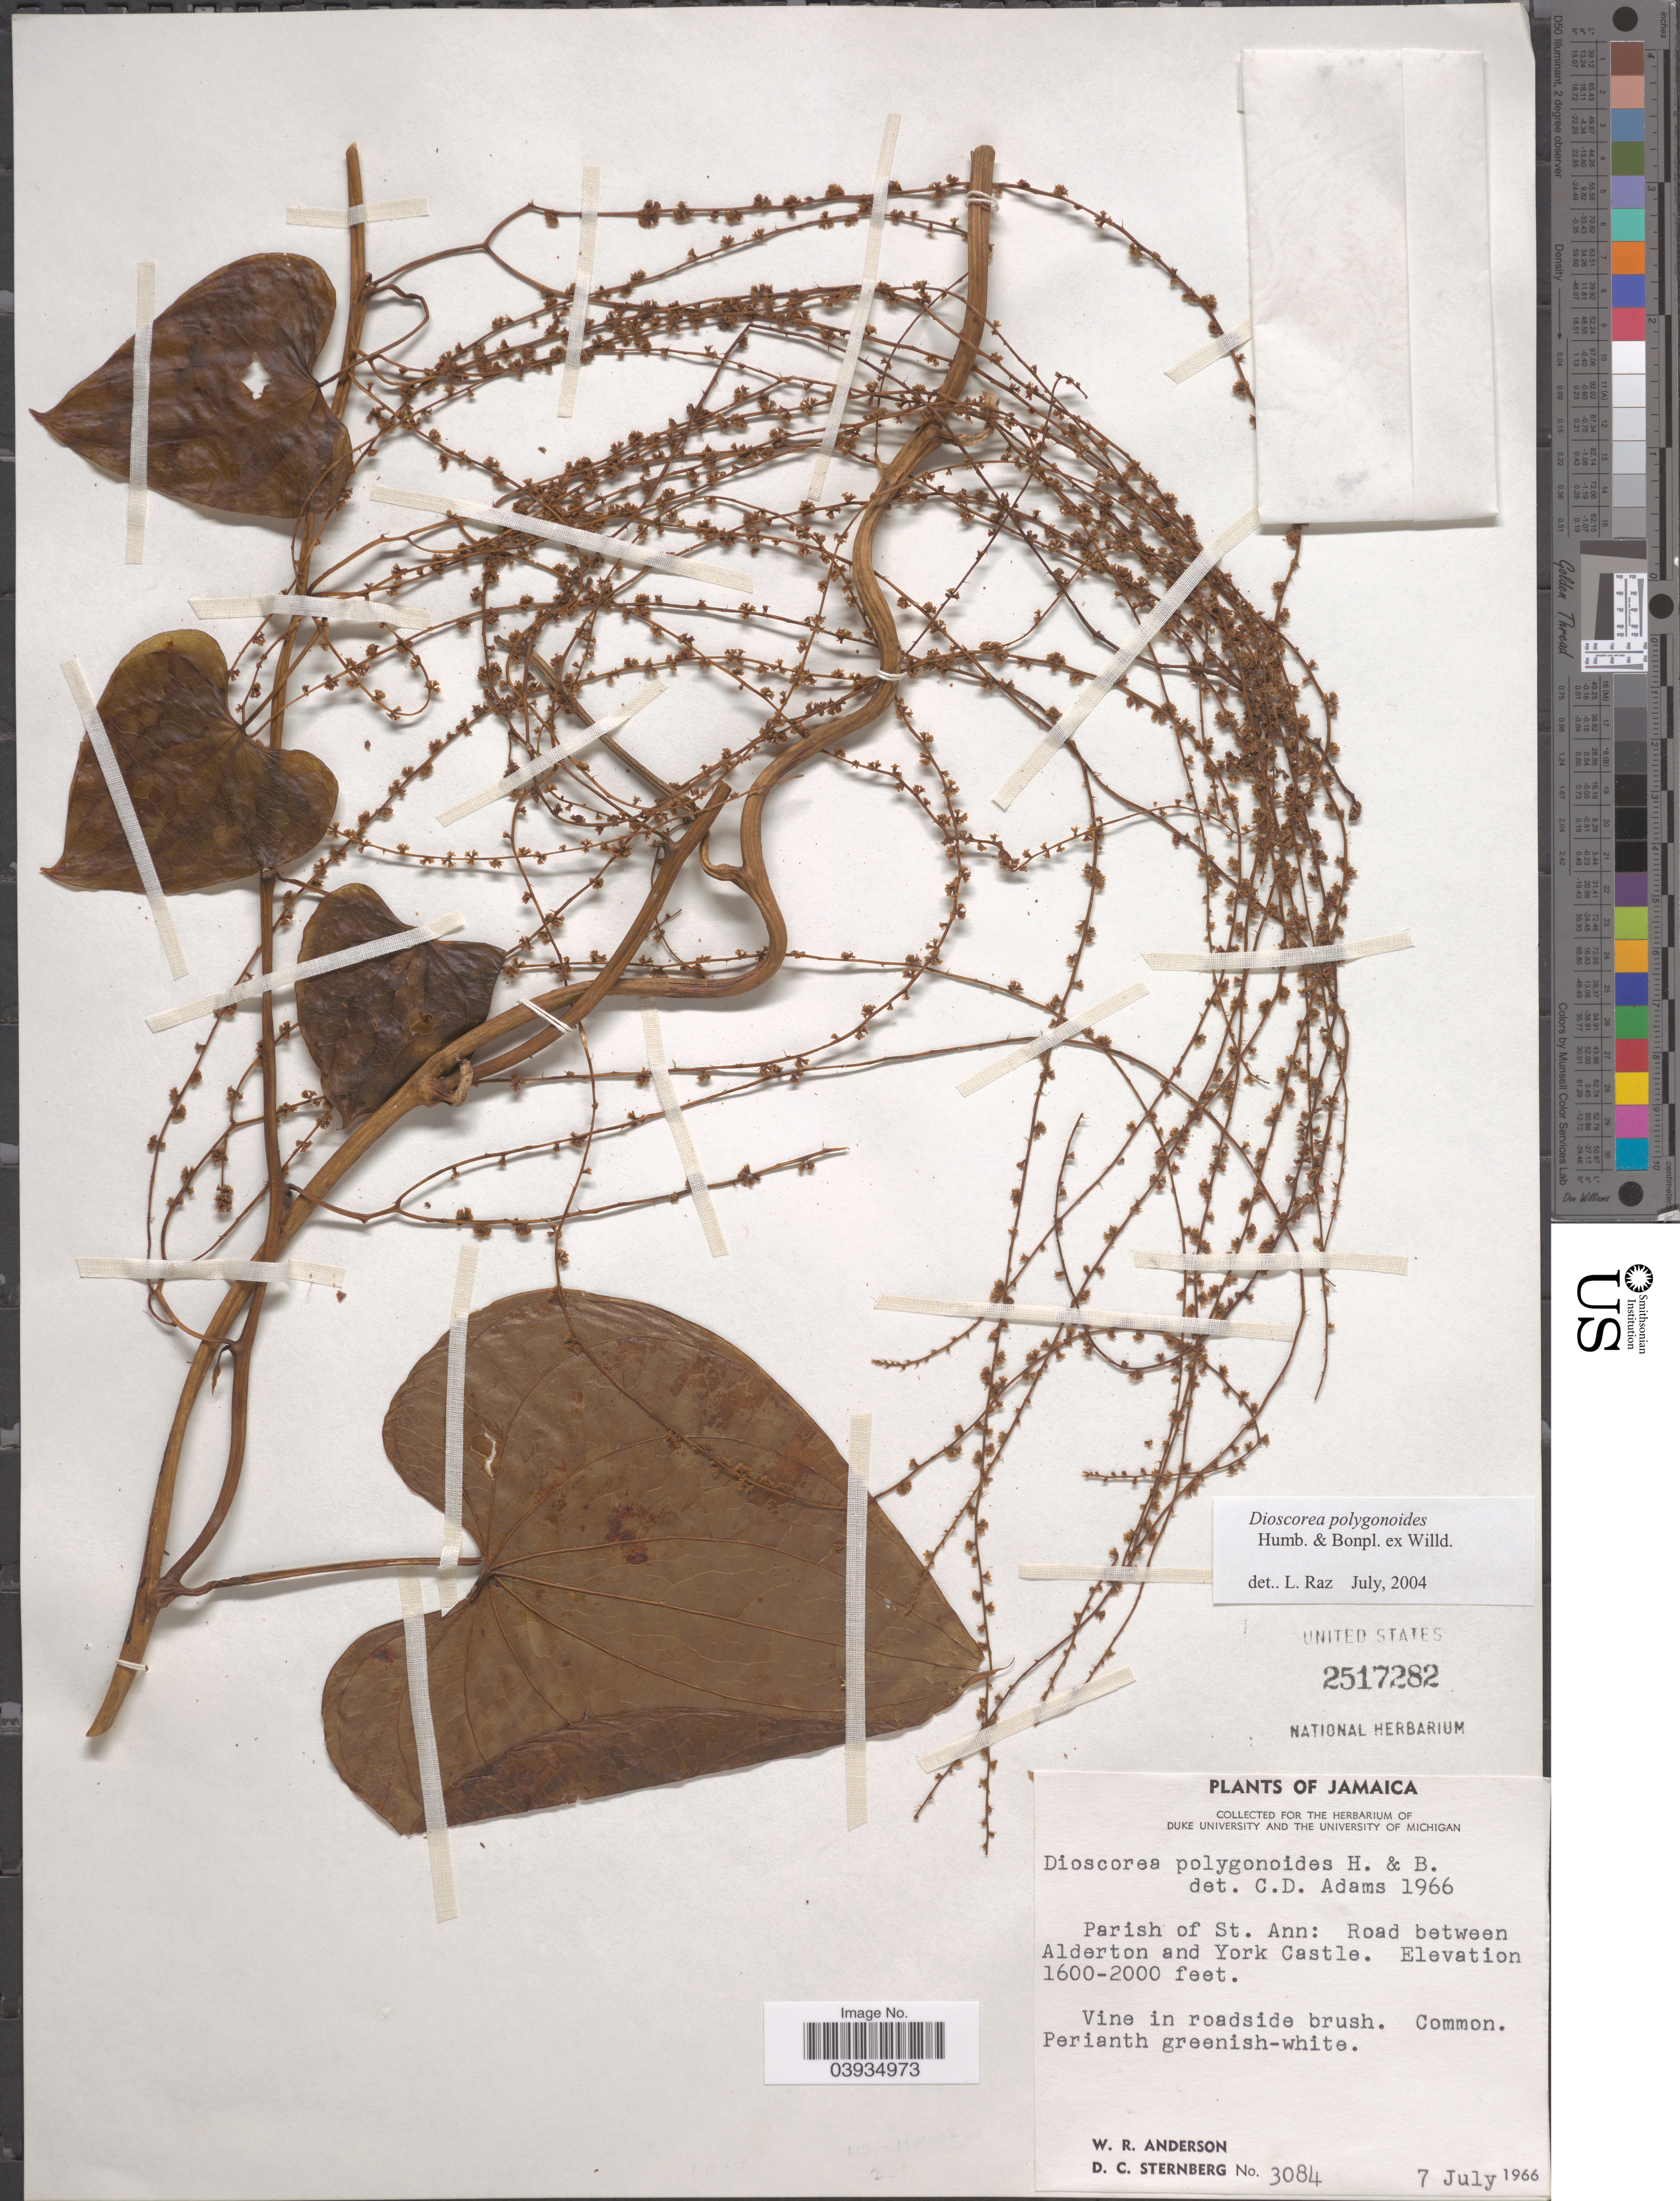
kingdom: Plantae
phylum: Tracheophyta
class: Liliopsida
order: Dioscoreales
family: Dioscoreaceae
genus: Dioscorea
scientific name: Dioscorea polygonoides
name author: Humb. & Bonpl. ex Willd.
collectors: W. Anderson & D. Sternberg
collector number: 3084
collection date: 1966-07-07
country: Jamaica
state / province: Saint Ann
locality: Parish of St. Ann: Road between Alderton and York Castle.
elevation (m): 488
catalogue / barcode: US 2517282